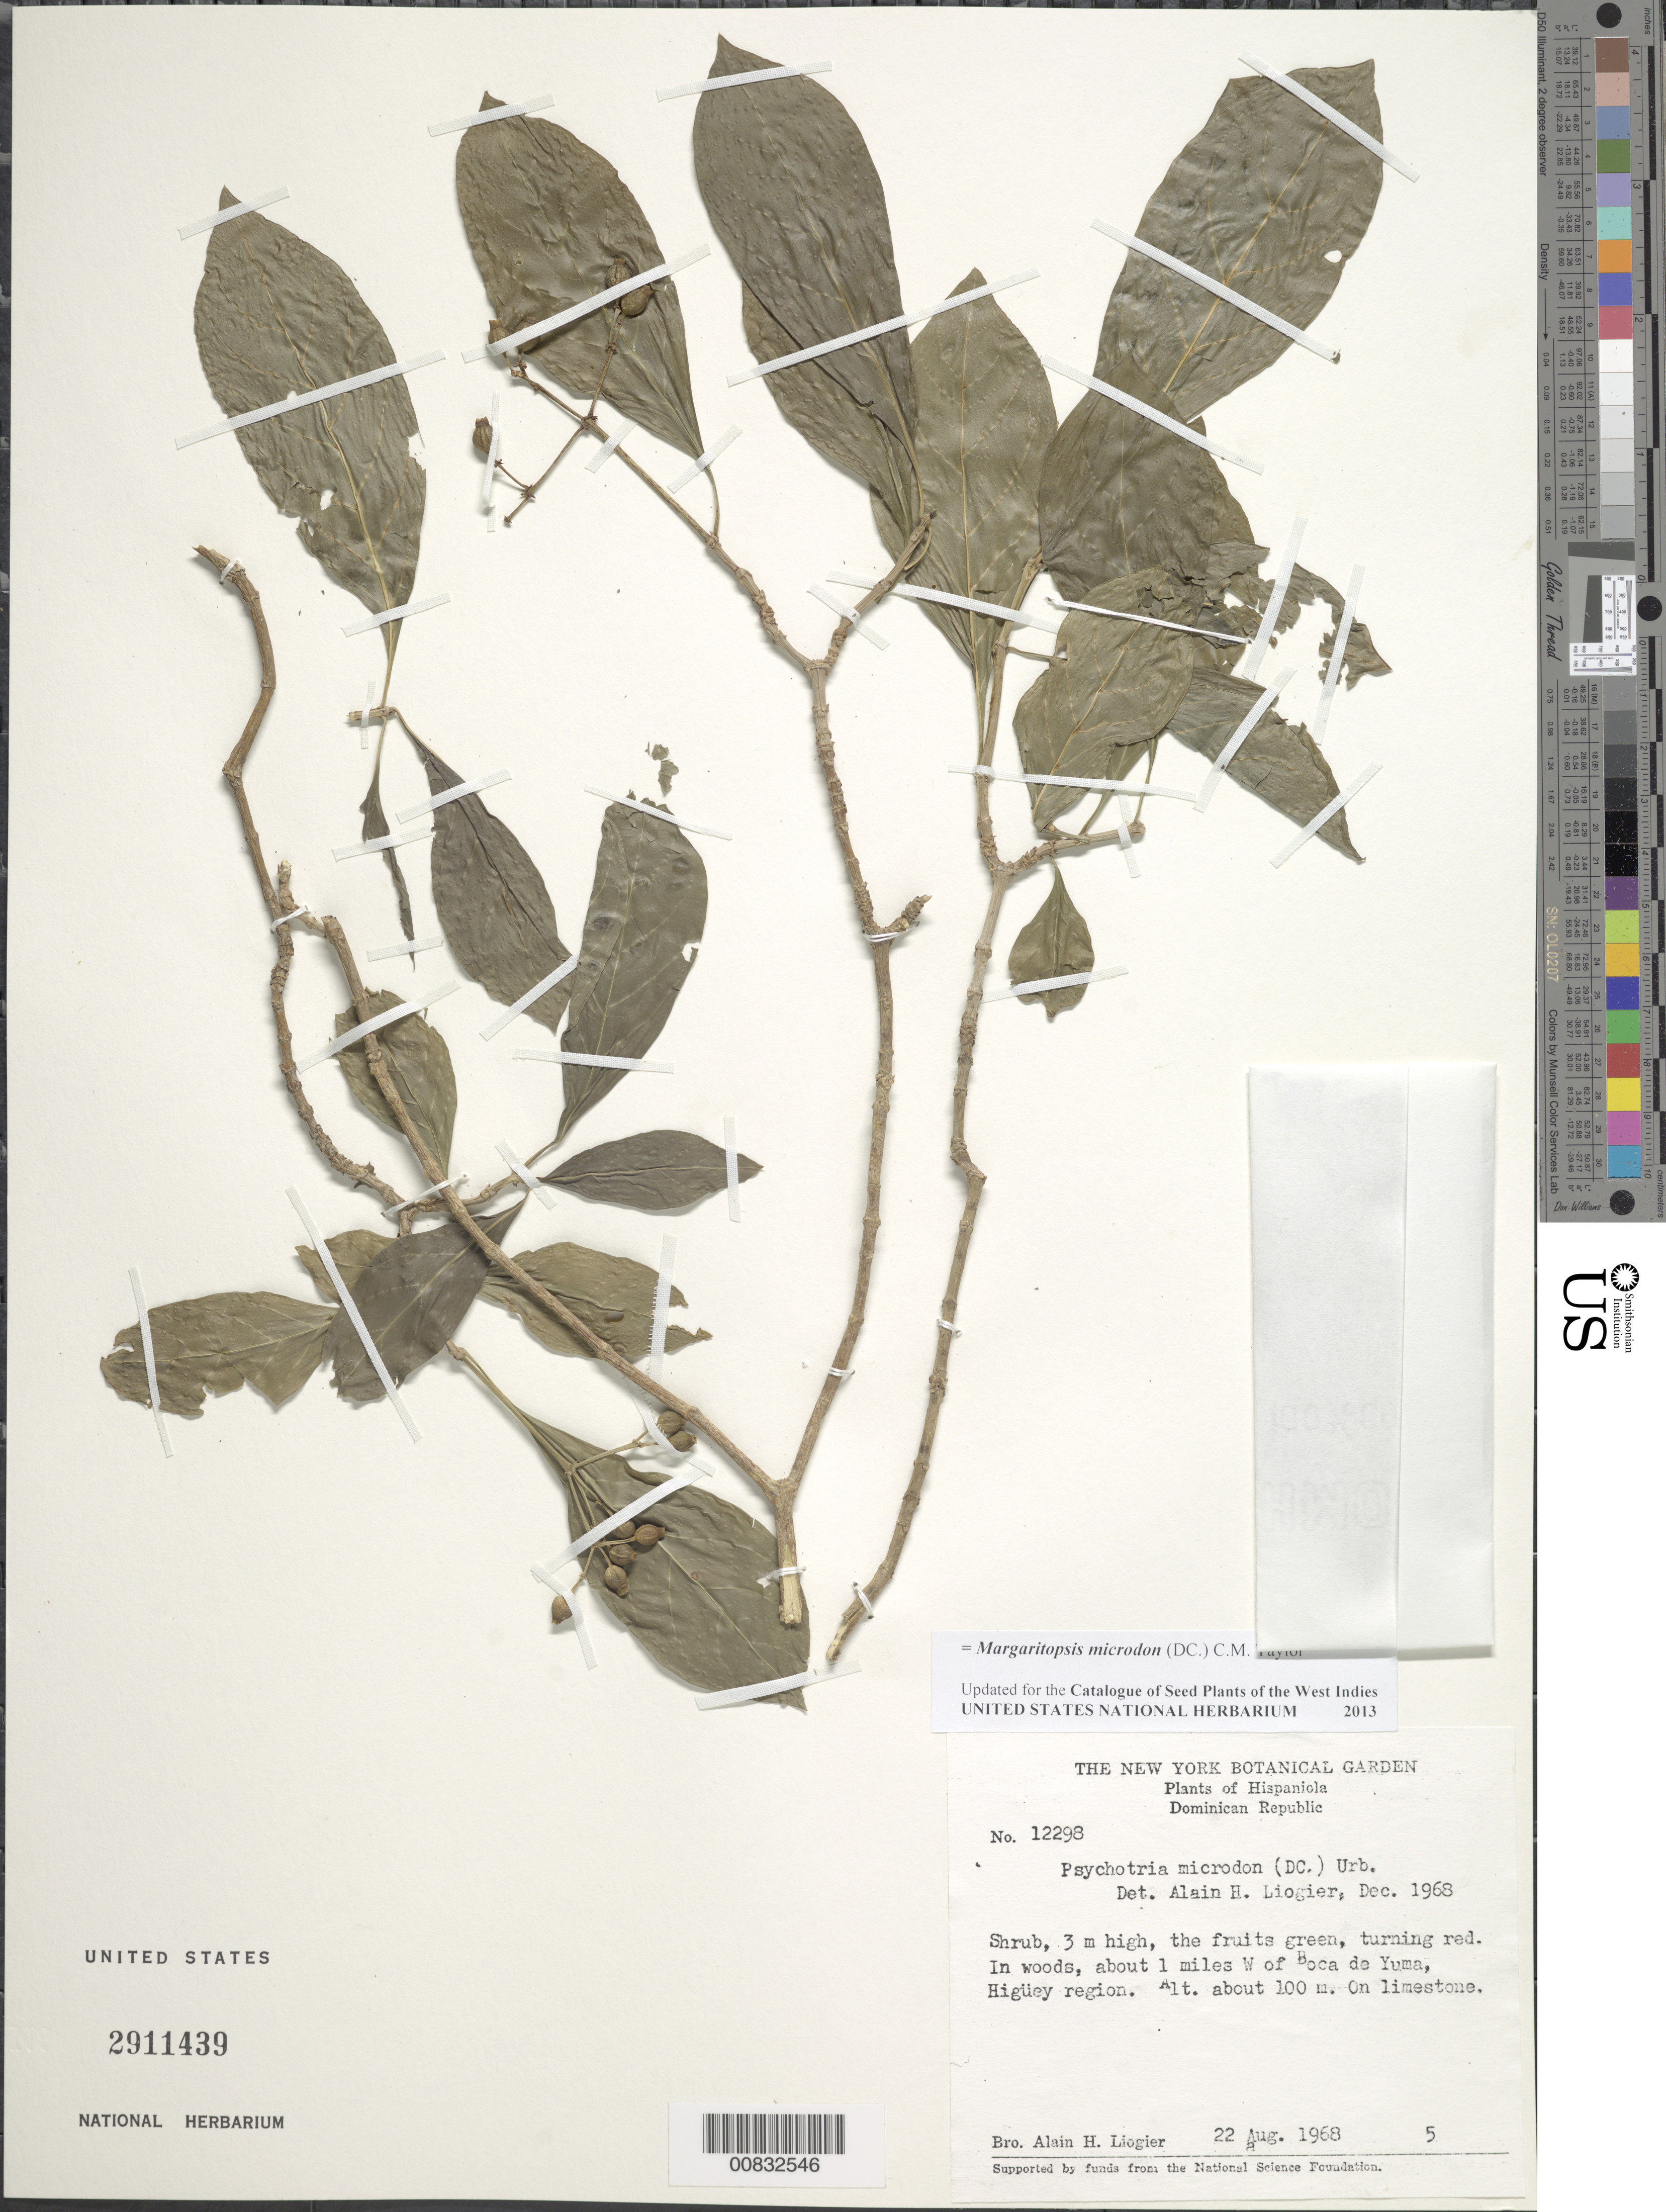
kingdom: Plantae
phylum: Tracheophyta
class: Magnoliopsida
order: Gentianales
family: Rubiaceae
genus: Margaritopsis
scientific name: Margaritopsis microdon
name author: (DC.) C.M. Taylor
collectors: A. H. Liogier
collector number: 12298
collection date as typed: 22 Aug 1968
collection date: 1968-08-22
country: Dominican Republic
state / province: El Seibo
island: Hispaniola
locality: About 1 miles W of Boca de Yuma, Higüey region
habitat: On limestone in woods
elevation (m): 100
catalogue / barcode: US 2911439